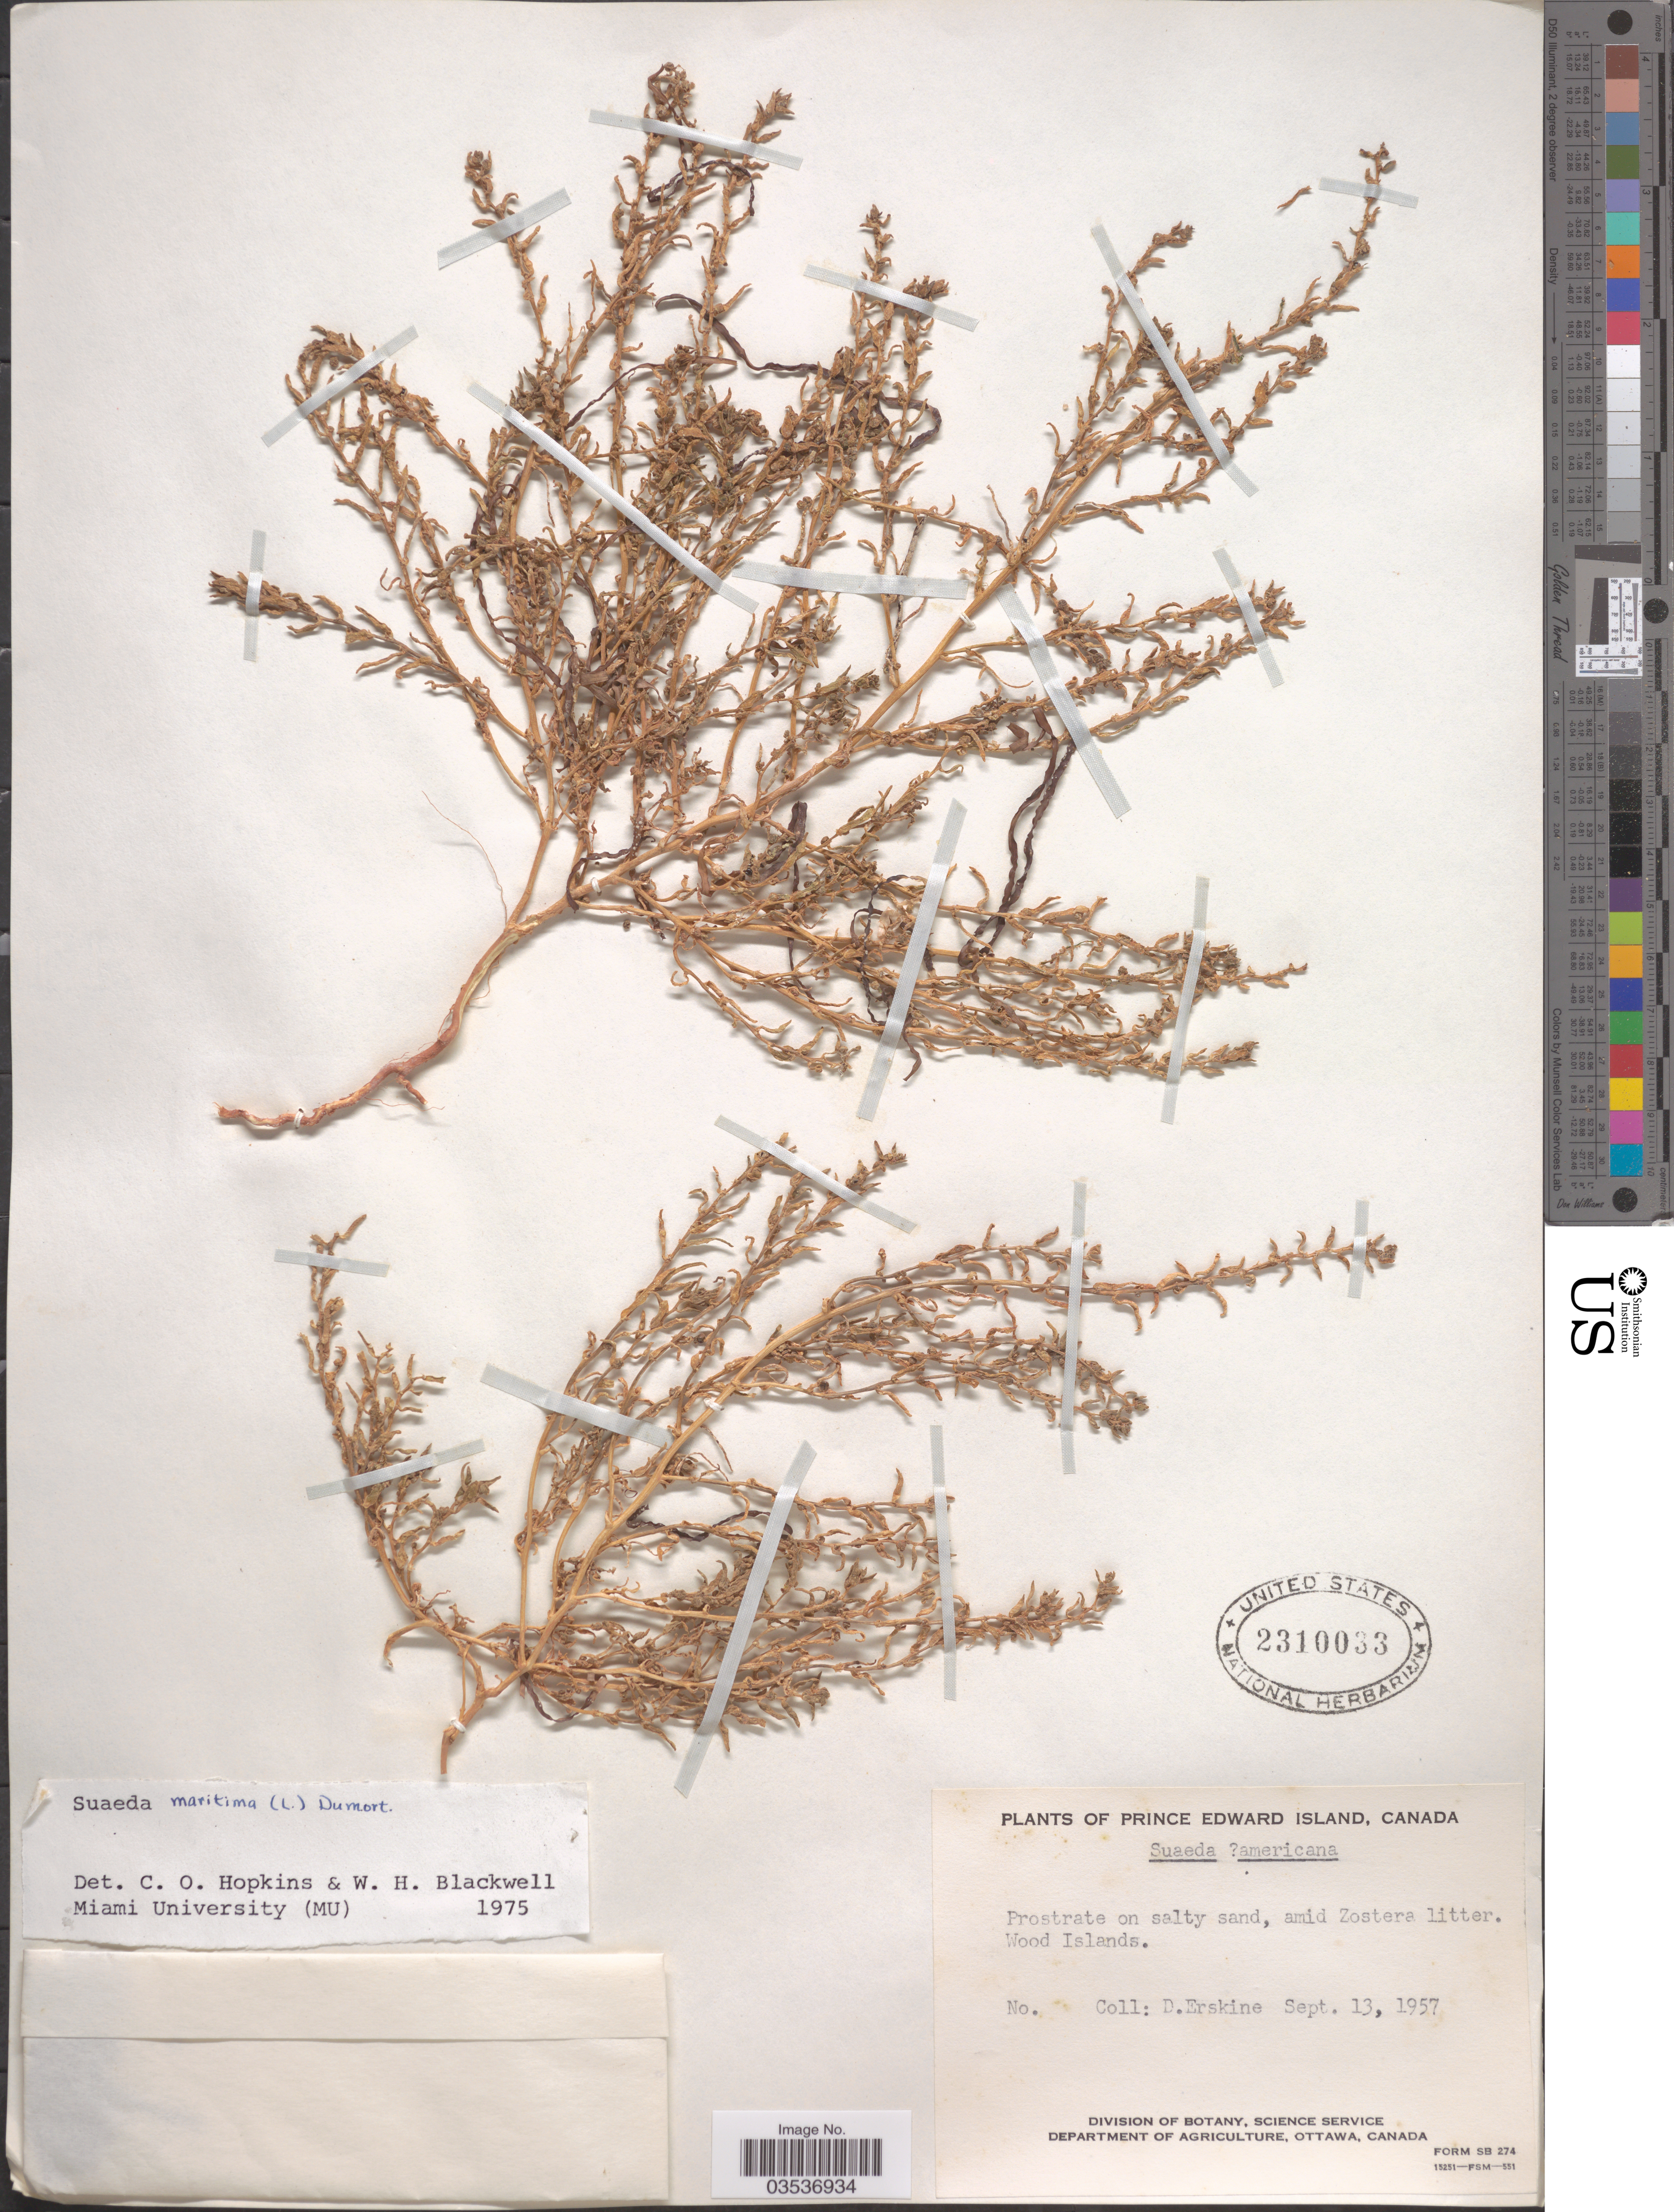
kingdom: Plantae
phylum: Tracheophyta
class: Magnoliopsida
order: Caryophyllales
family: Amaranthaceae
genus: Suaeda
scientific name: Suaeda maritima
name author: (L.) Dumort.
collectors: D. Erskine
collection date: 1957-09-13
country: Canada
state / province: Prince Edward Island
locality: Wood Islands.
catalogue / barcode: US 2310033